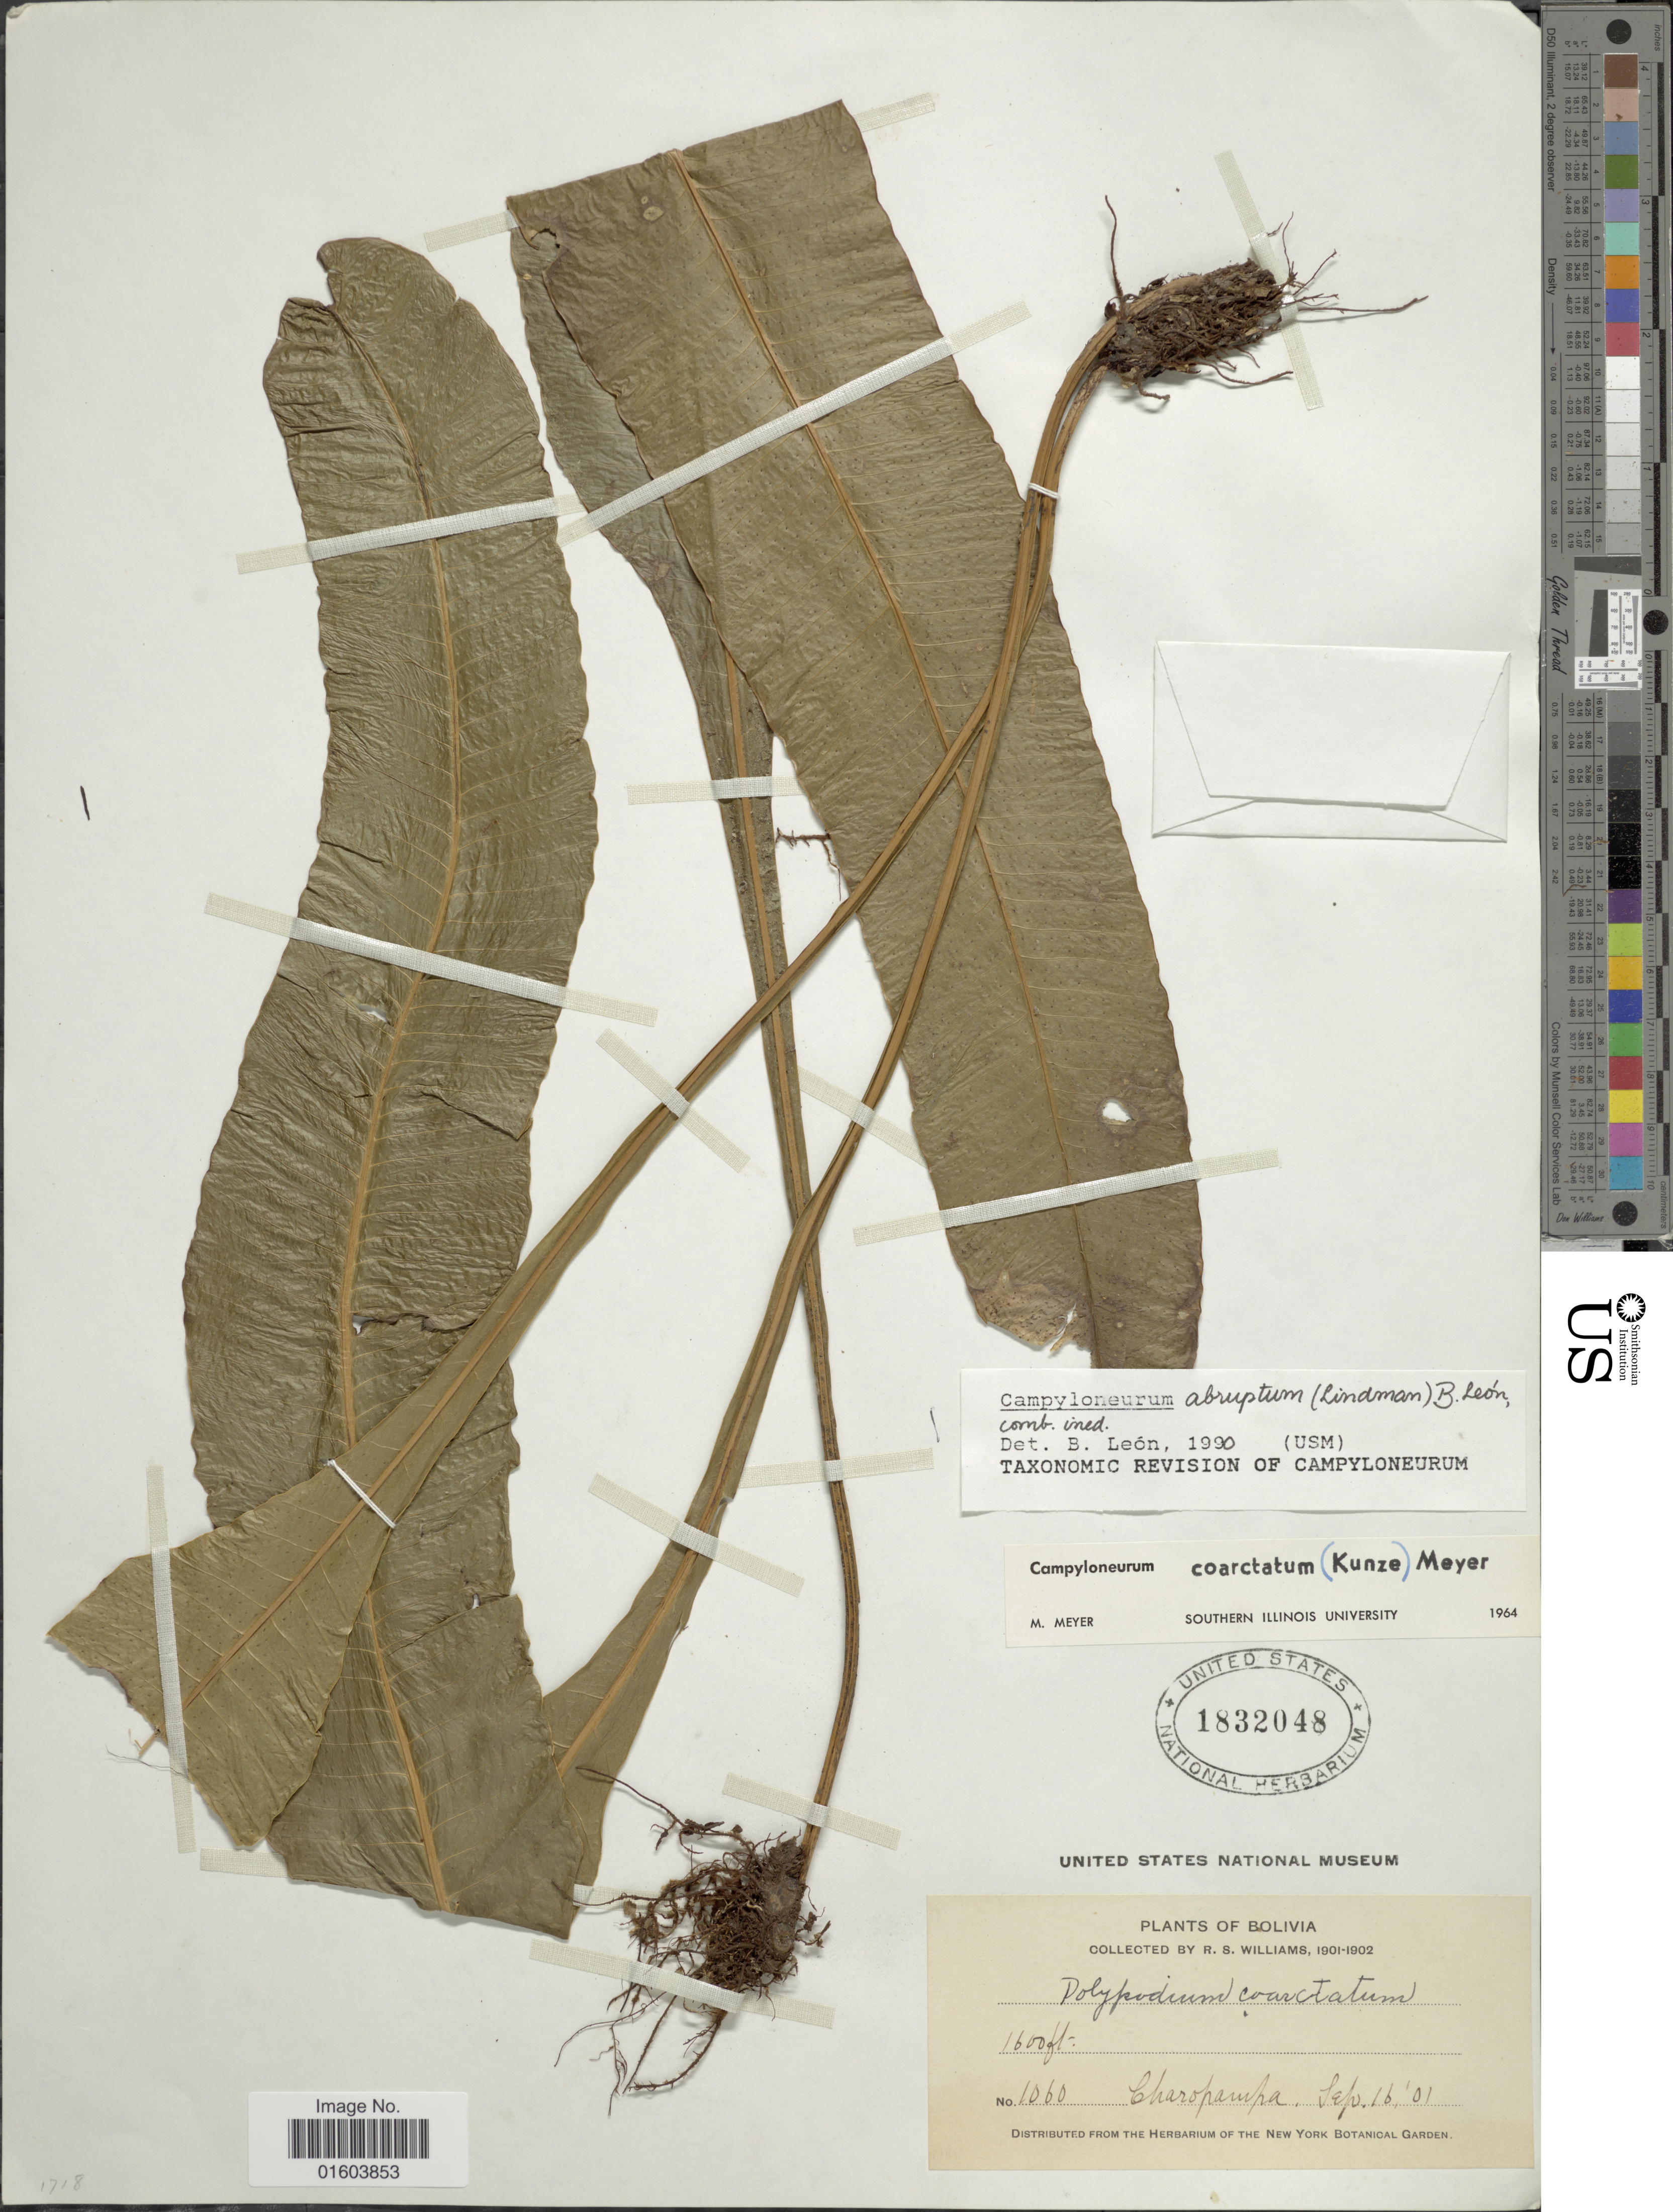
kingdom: Plantae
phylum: Tracheophyta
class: Polypodiopsida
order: Polypodiales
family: Polypodiaceae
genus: Campyloneurum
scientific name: Campyloneurum abruptum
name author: (Lindm.) B. León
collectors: R. S. Williams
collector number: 1060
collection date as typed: Sep. 16 '01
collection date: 1901-09-16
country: Bolivia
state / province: La Páz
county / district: Larecaja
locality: Charopampa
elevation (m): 488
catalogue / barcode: US 1832048